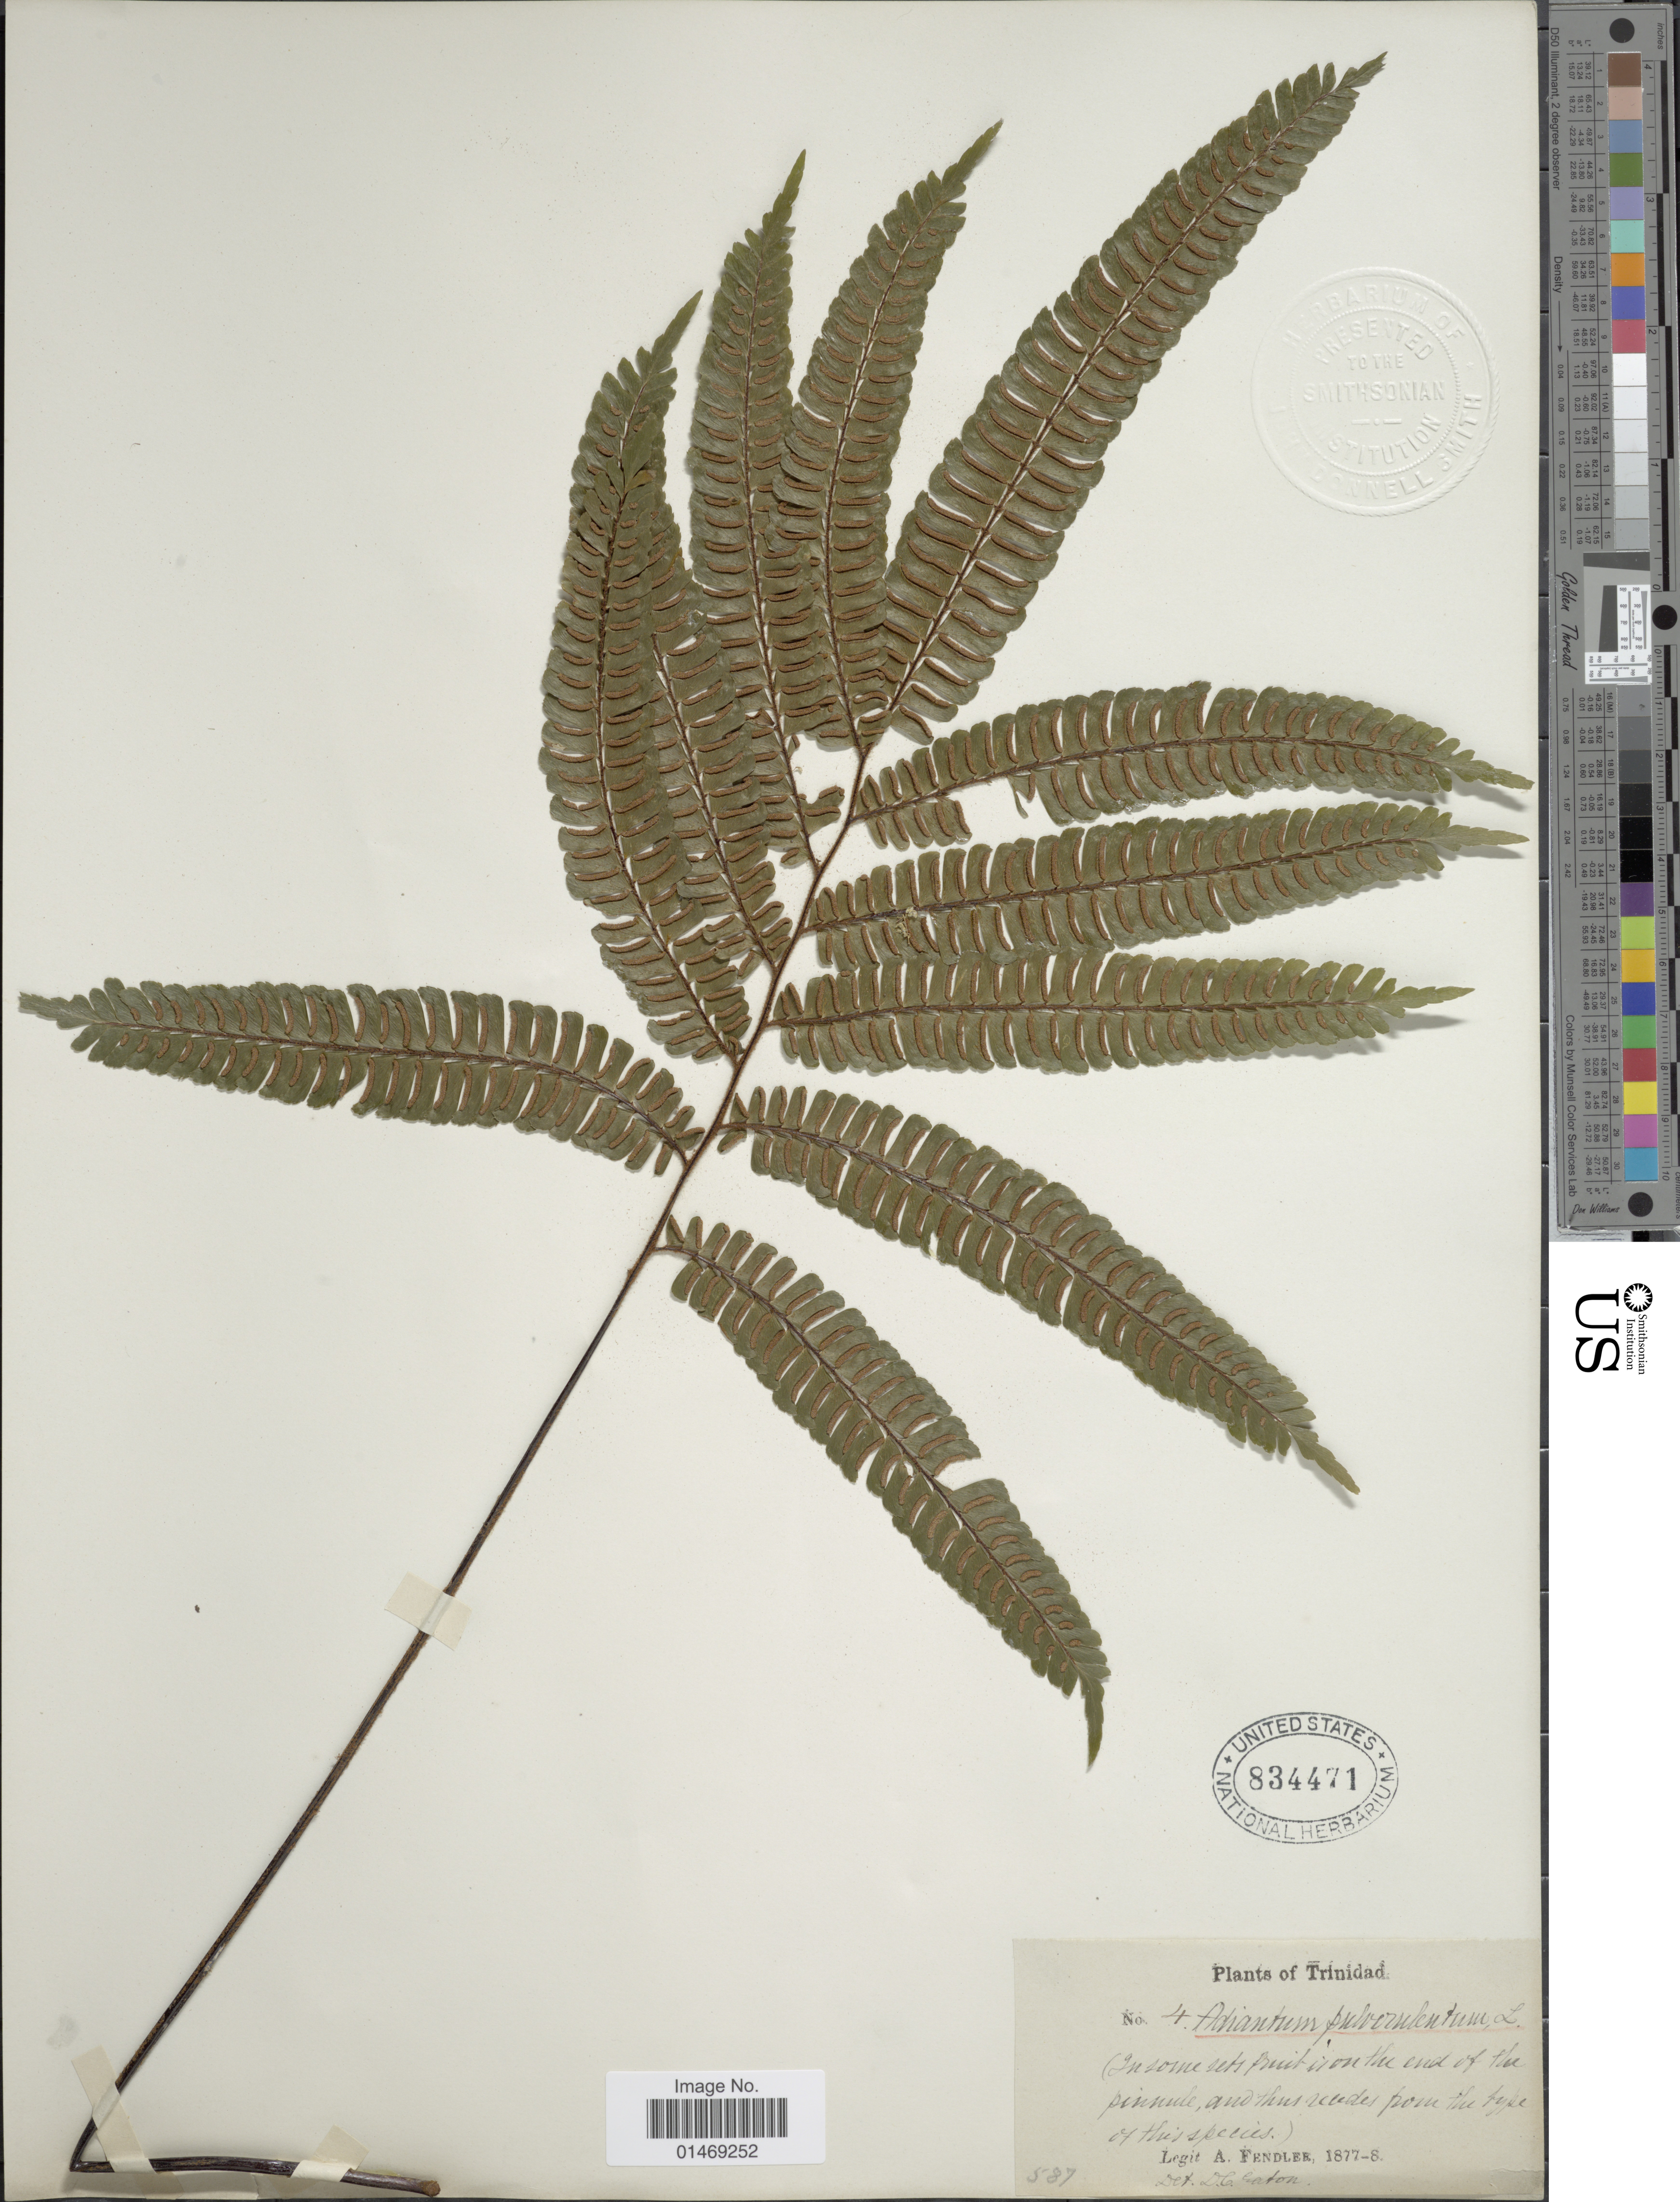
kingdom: Plantae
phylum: Tracheophyta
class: Polypodiopsida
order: Polypodiales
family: Pteridaceae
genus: Adiantum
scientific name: Adiantum pulverulentum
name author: L.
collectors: A. Fendler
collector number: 4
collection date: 1877/1878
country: Trinidad and Tobago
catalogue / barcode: US 834471